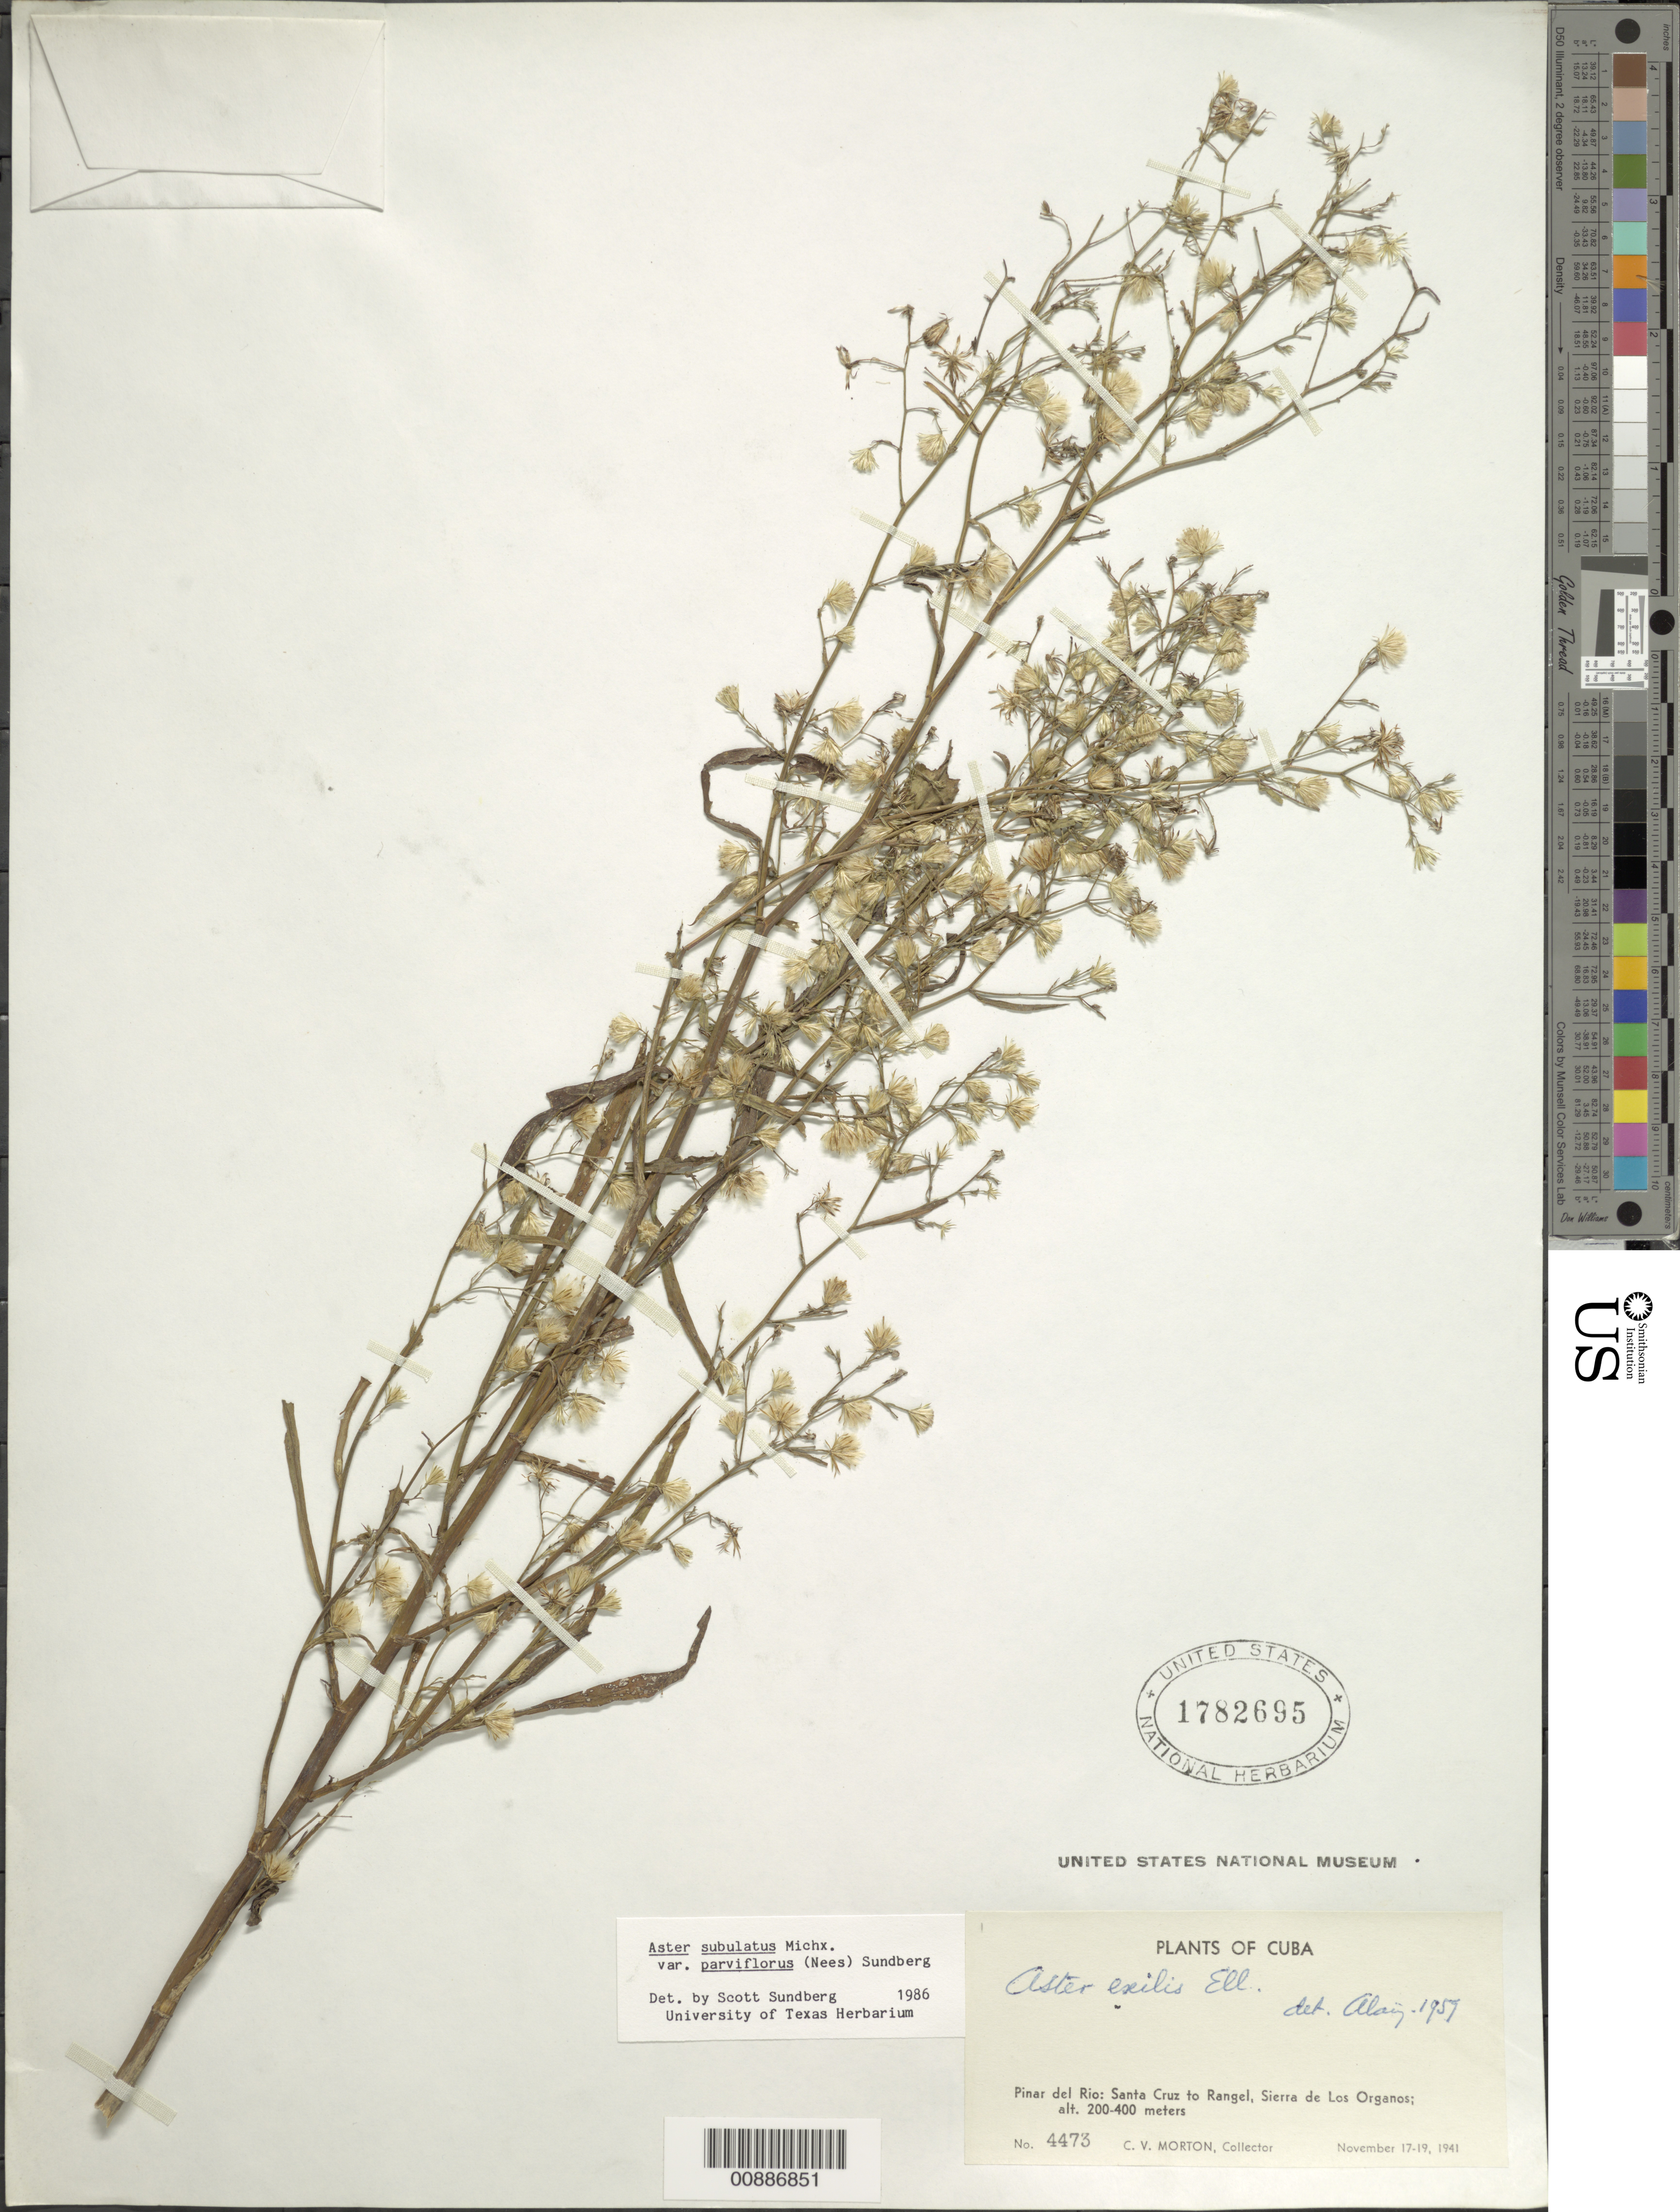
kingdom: Plantae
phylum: Tracheophyta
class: Magnoliopsida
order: Asterales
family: Asteraceae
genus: Symphyotrichum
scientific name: Symphyotrichum subulatum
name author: (Michx.) G.L. Nesom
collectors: C. V. Morton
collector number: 4473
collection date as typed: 17 Nov 1941 to 19 Nov 1941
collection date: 1941-11-17/1941-11-19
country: Cuba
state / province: Pinar del Río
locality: Santa Cruz to Rangel, Sierra de Los Organos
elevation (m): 200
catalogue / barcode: US 1782695